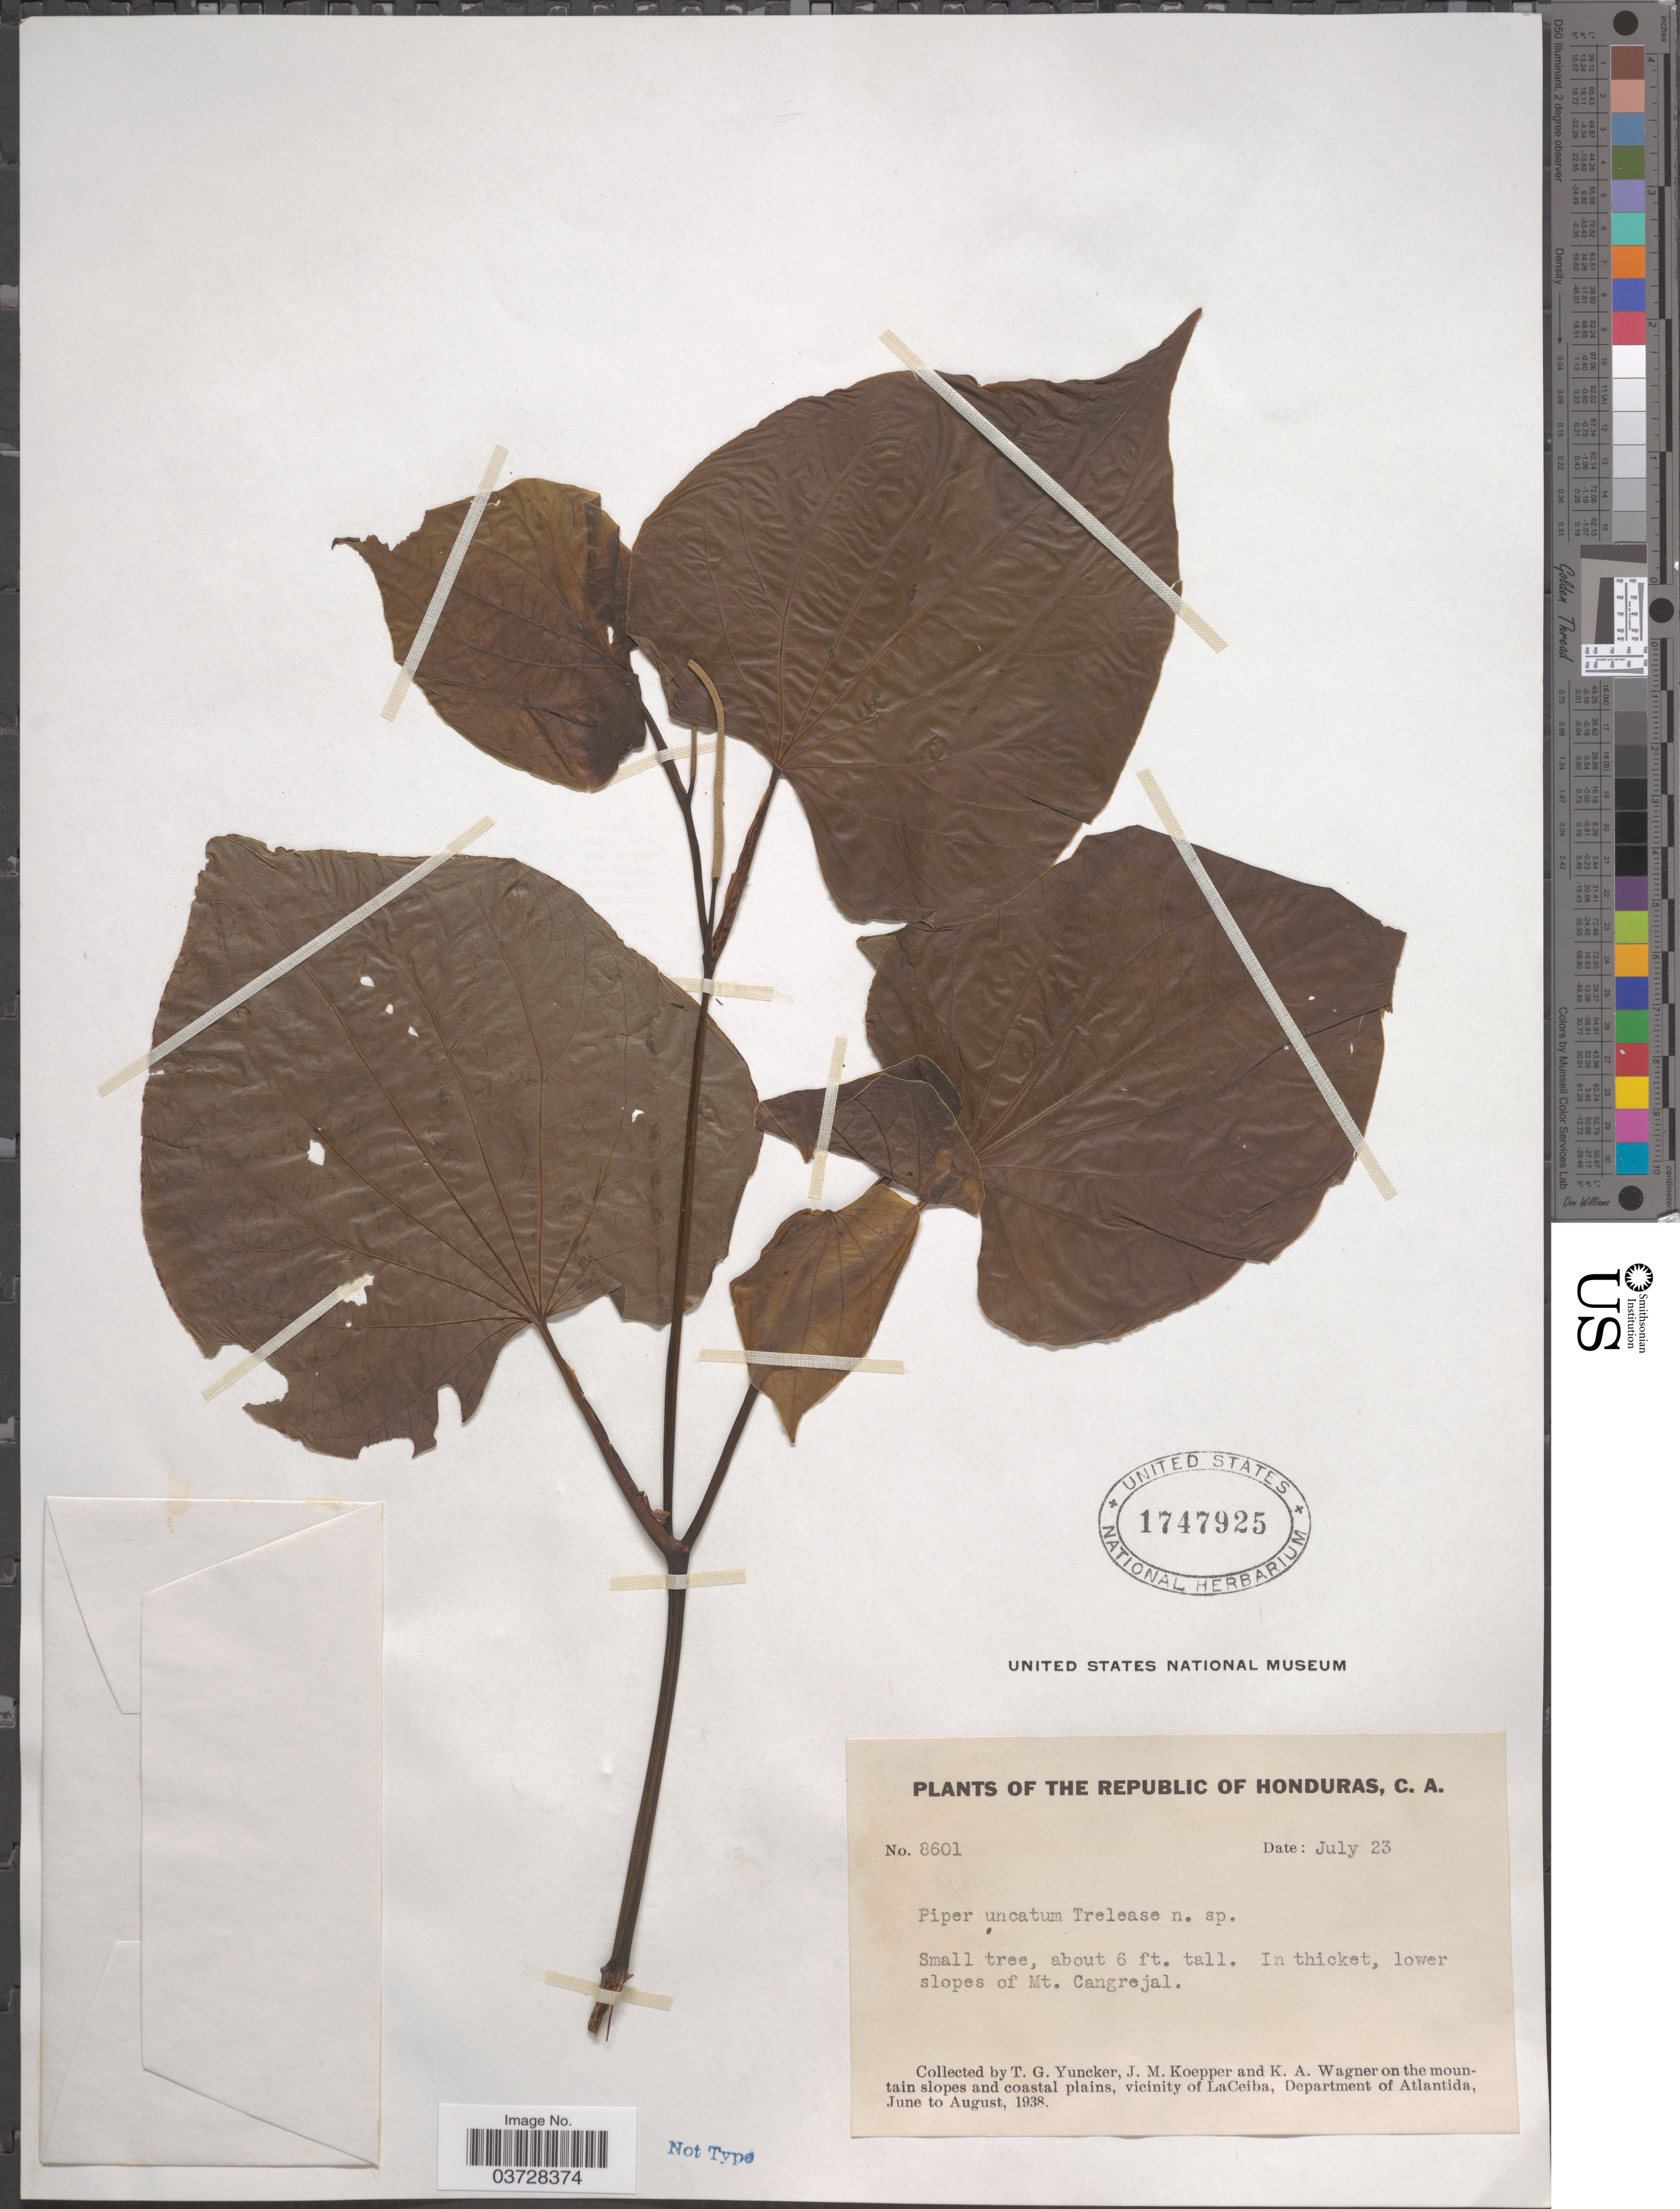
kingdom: Plantae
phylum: Tracheophyta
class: Magnoliopsida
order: Piperales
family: Piperaceae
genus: Piper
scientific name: Piper marginatum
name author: Jacq.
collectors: T. G. Yuncker, J. M. Koepper & K. A. Wagner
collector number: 8601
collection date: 1938-07-23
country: Honduras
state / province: Atlantida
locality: Lower slopes of Mt. Cangrejal. Mountain slopes and coastal plains, vicinity of LaCeiba, Department of Atlantida.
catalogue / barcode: US 1747925